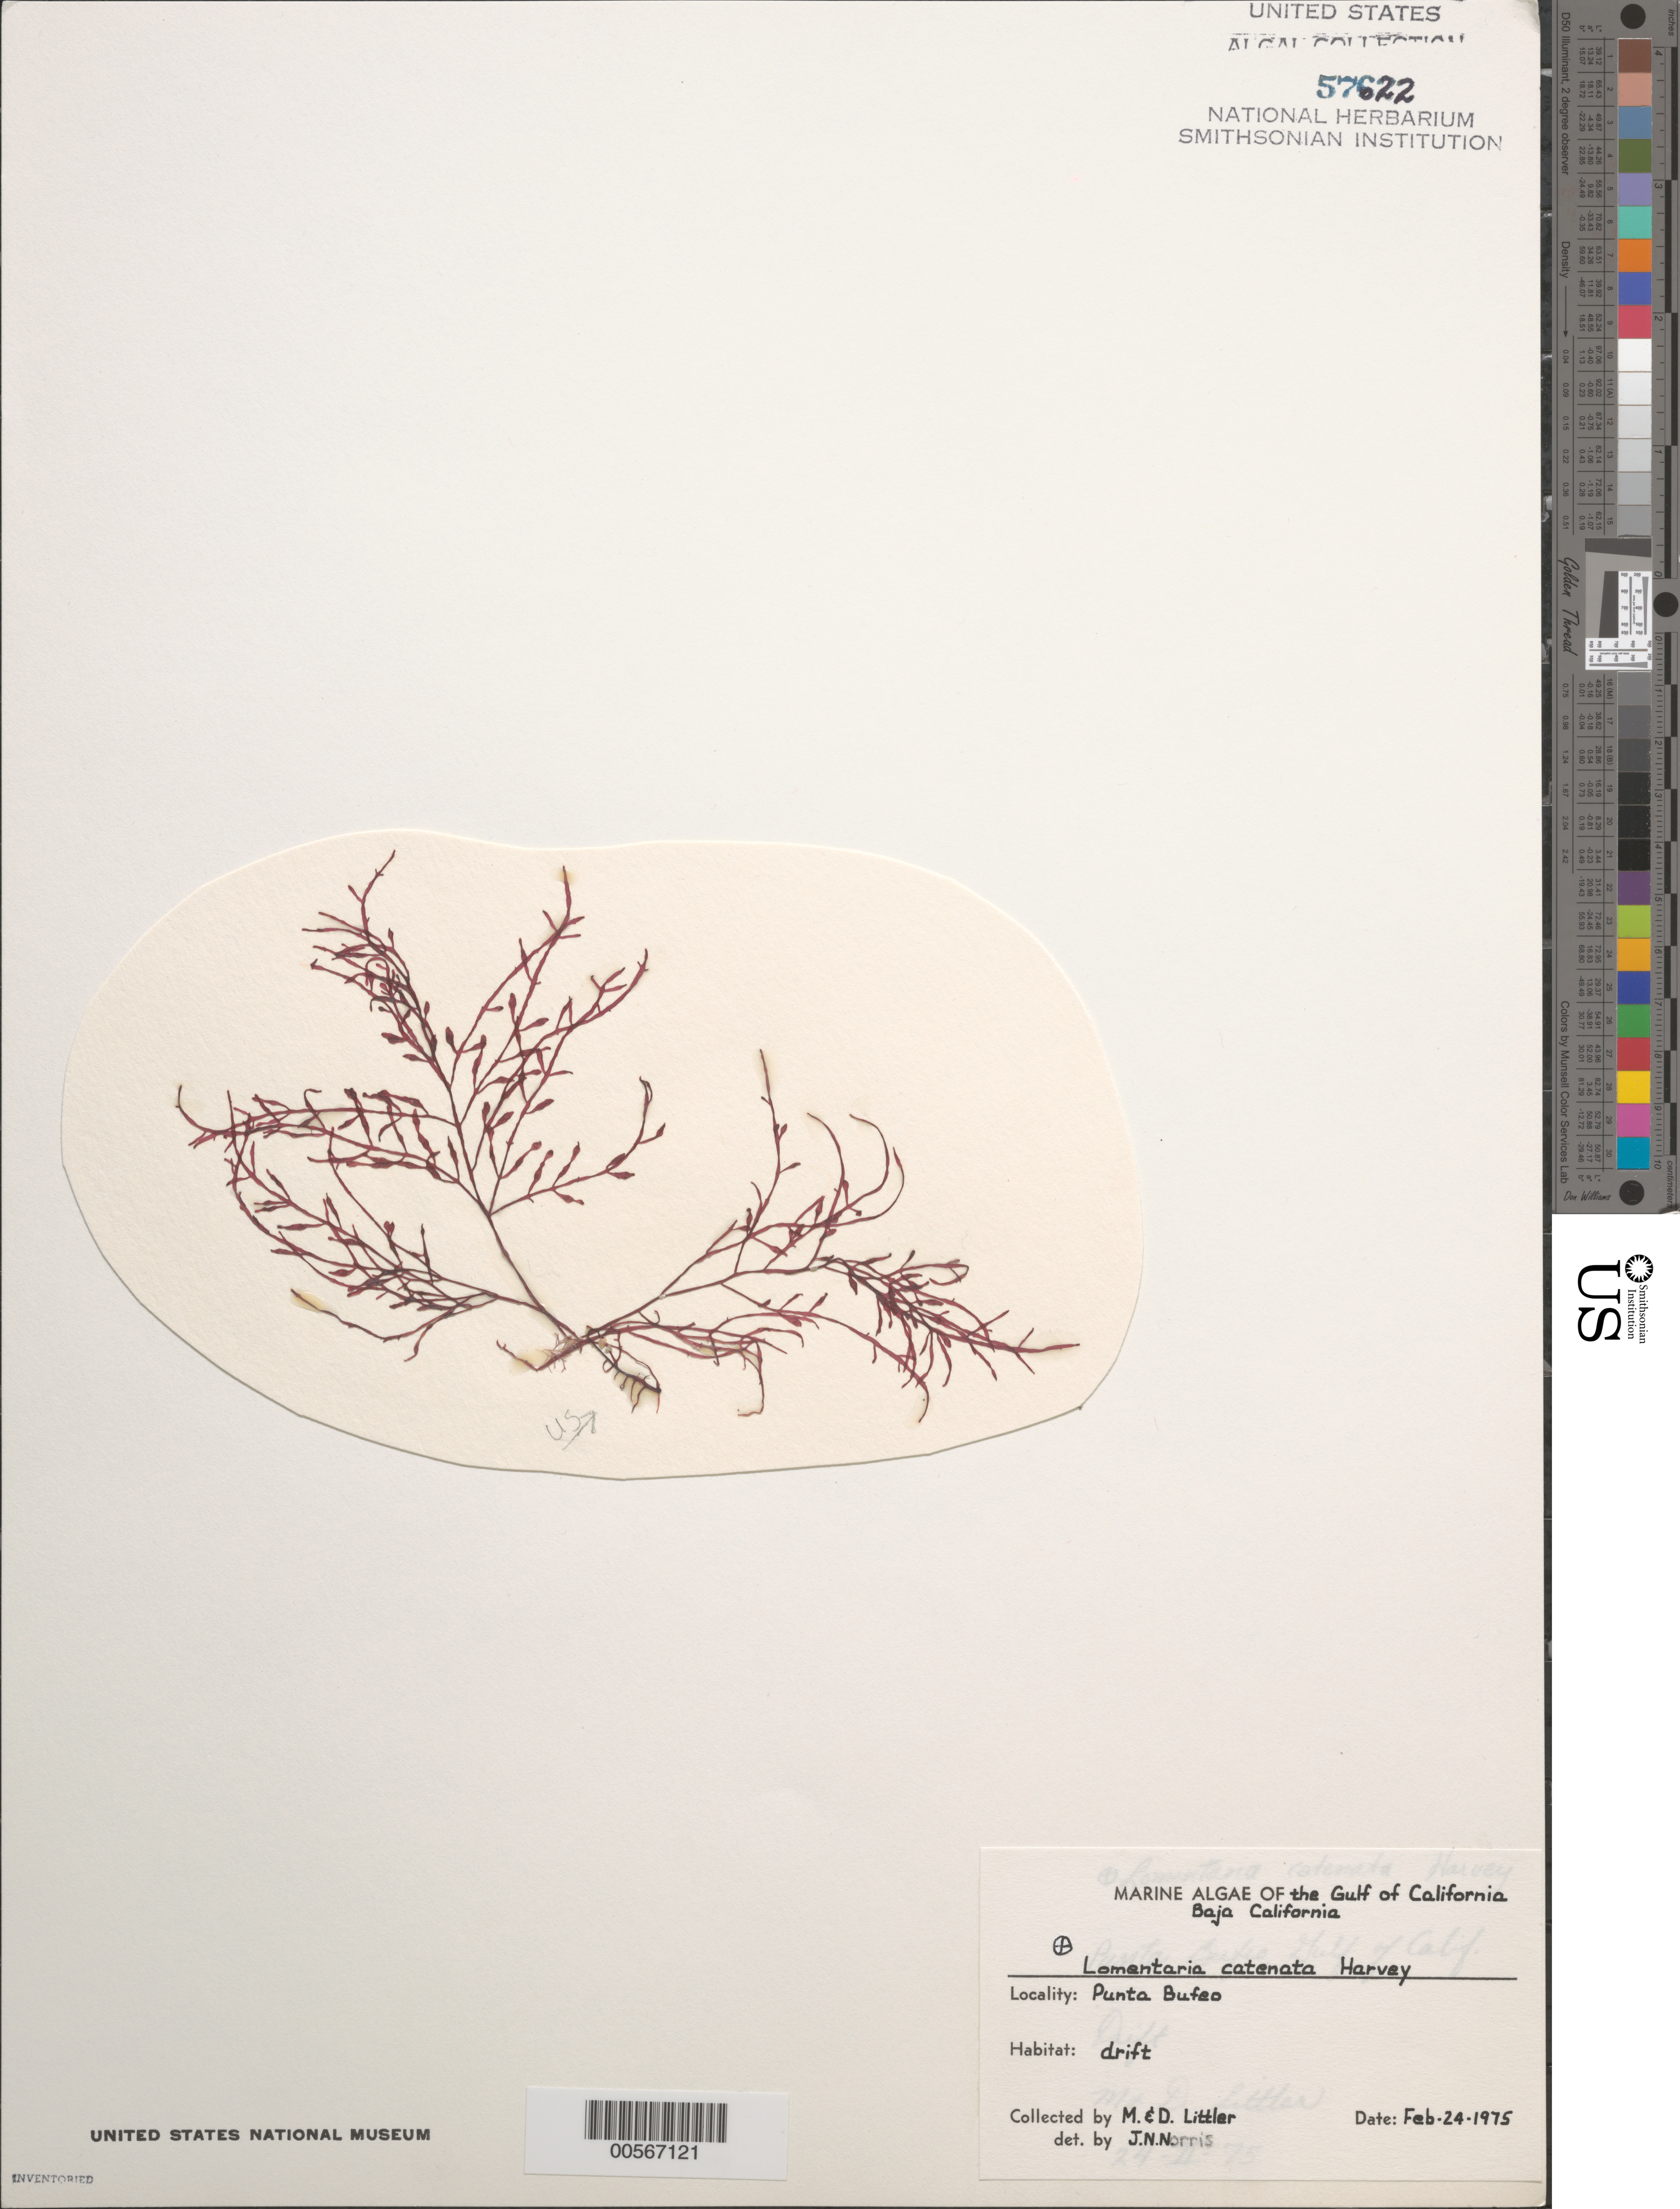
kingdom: Plantae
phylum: Rhodophyta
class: Florideophyceae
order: Rhodymeniales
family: Lomentariaceae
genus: Fushitsunagia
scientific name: Fushitsunagia catenata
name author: (Harv.) Filloramo & G.W. Saunders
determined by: Algae name updating Project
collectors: M. M. Littler & D. S. Littler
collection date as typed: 24 Feb 1975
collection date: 1975-02-24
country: Mexico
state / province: Baja California Norte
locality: Punta Bufeo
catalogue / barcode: US 57622